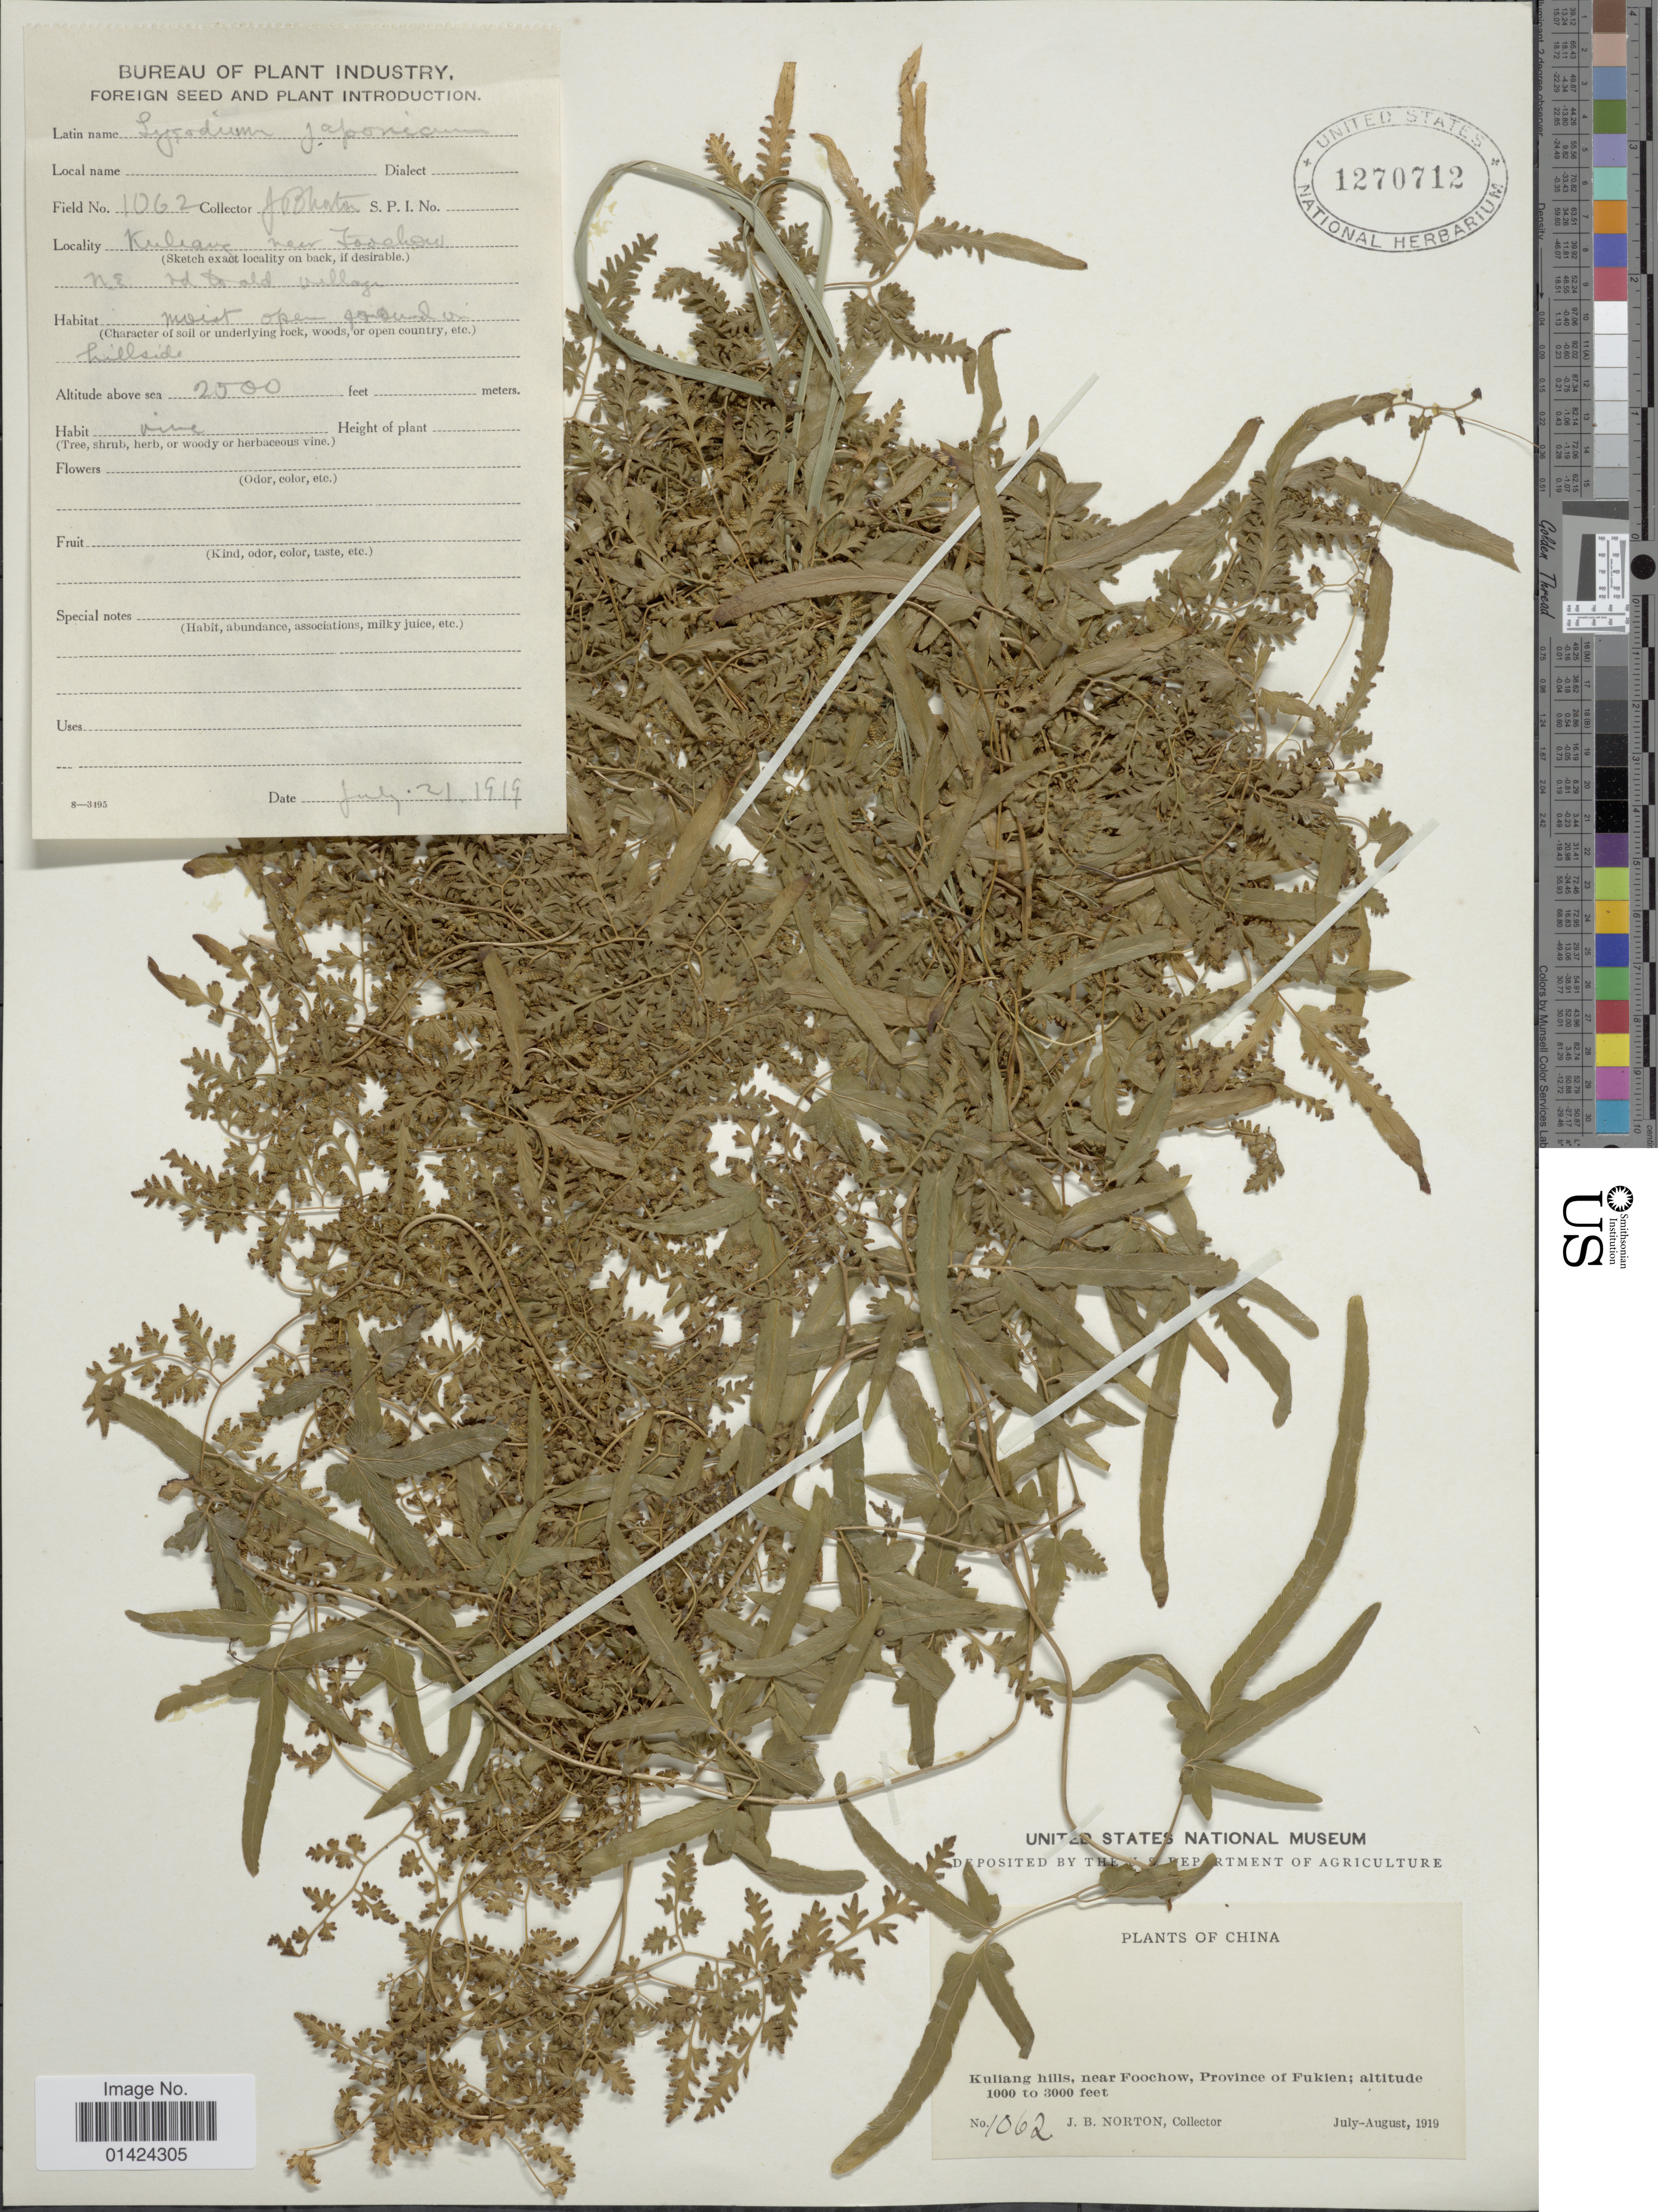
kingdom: Plantae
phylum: Tracheophyta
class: Polypodiopsida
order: Schizaeales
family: Lygodiaceae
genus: Lygodium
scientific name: Lygodium japonicum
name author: (Thunb.) Sw.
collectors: J. B. Norton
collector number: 1062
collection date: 1919-07-21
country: China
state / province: Fujian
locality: Kuliang Hills, near Foochow.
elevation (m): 305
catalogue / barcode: US 1270712